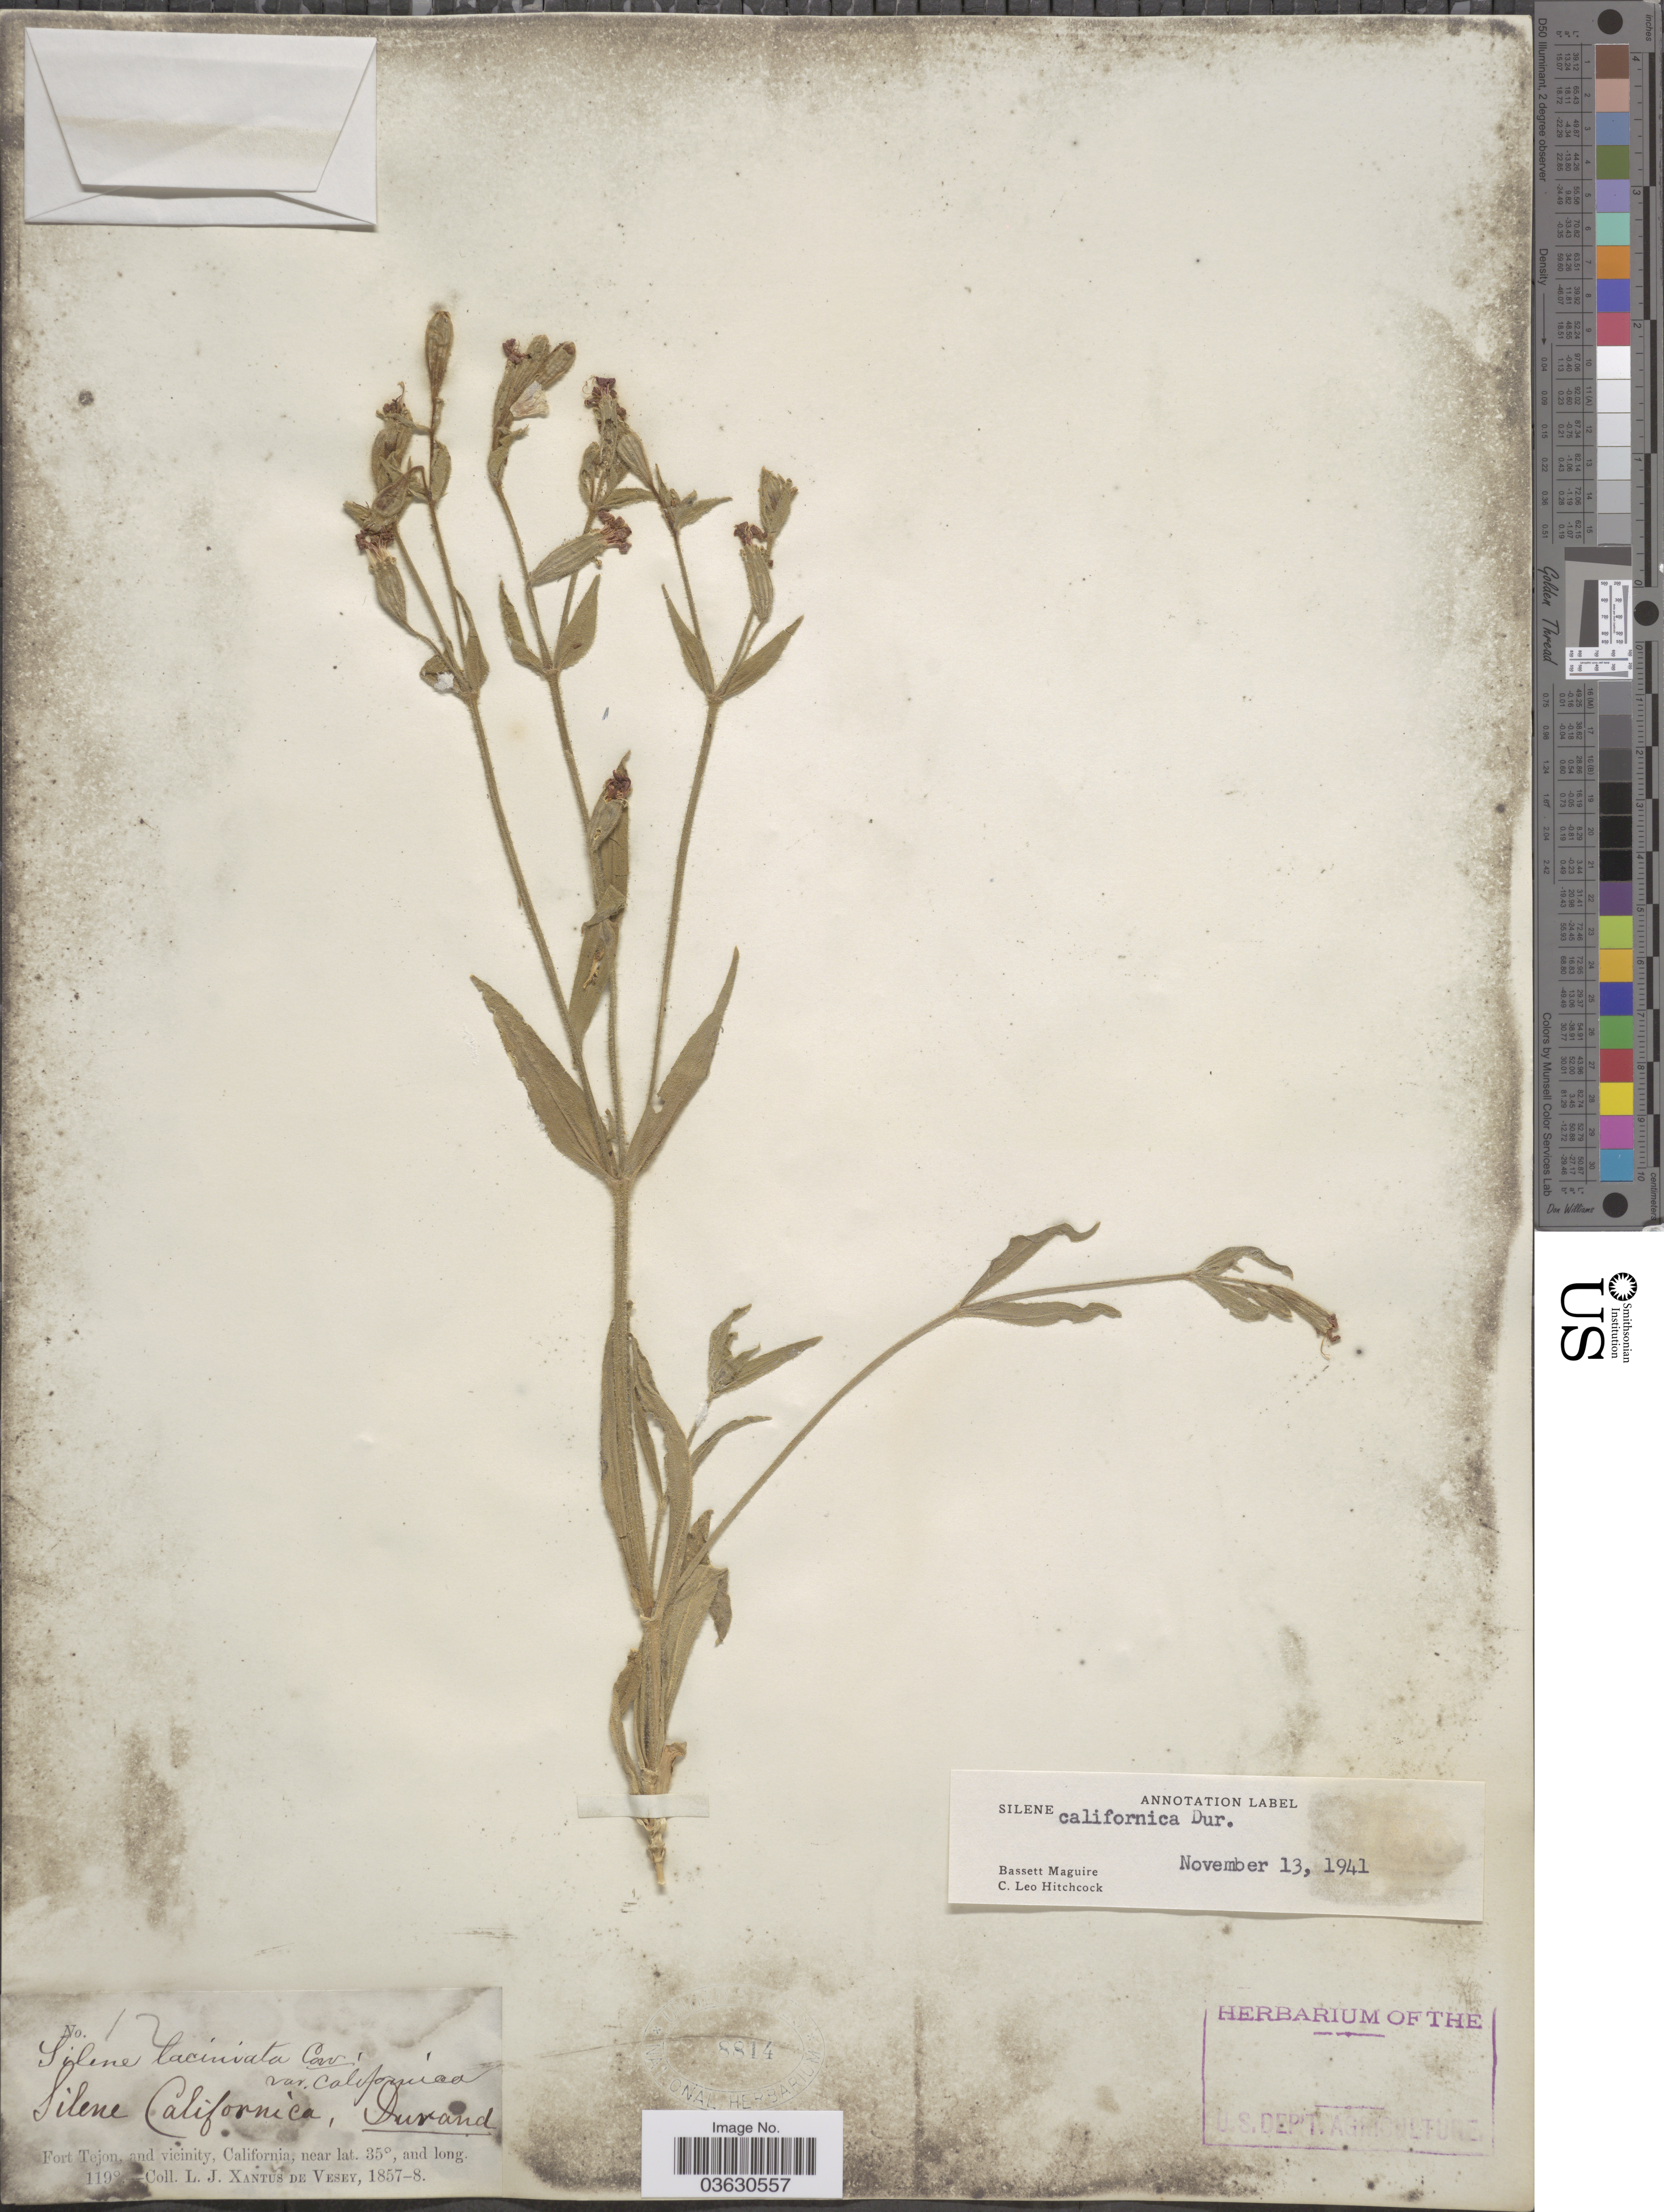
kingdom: Plantae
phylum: Tracheophyta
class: Magnoliopsida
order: Caryophyllales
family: Caryophyllaceae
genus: Silene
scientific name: Silene californica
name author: Durand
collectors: L. Xantus de Vesey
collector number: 12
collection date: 1857/1858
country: United States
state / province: California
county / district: Kern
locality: Fort Tejon, and vicinity.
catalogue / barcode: US 8814